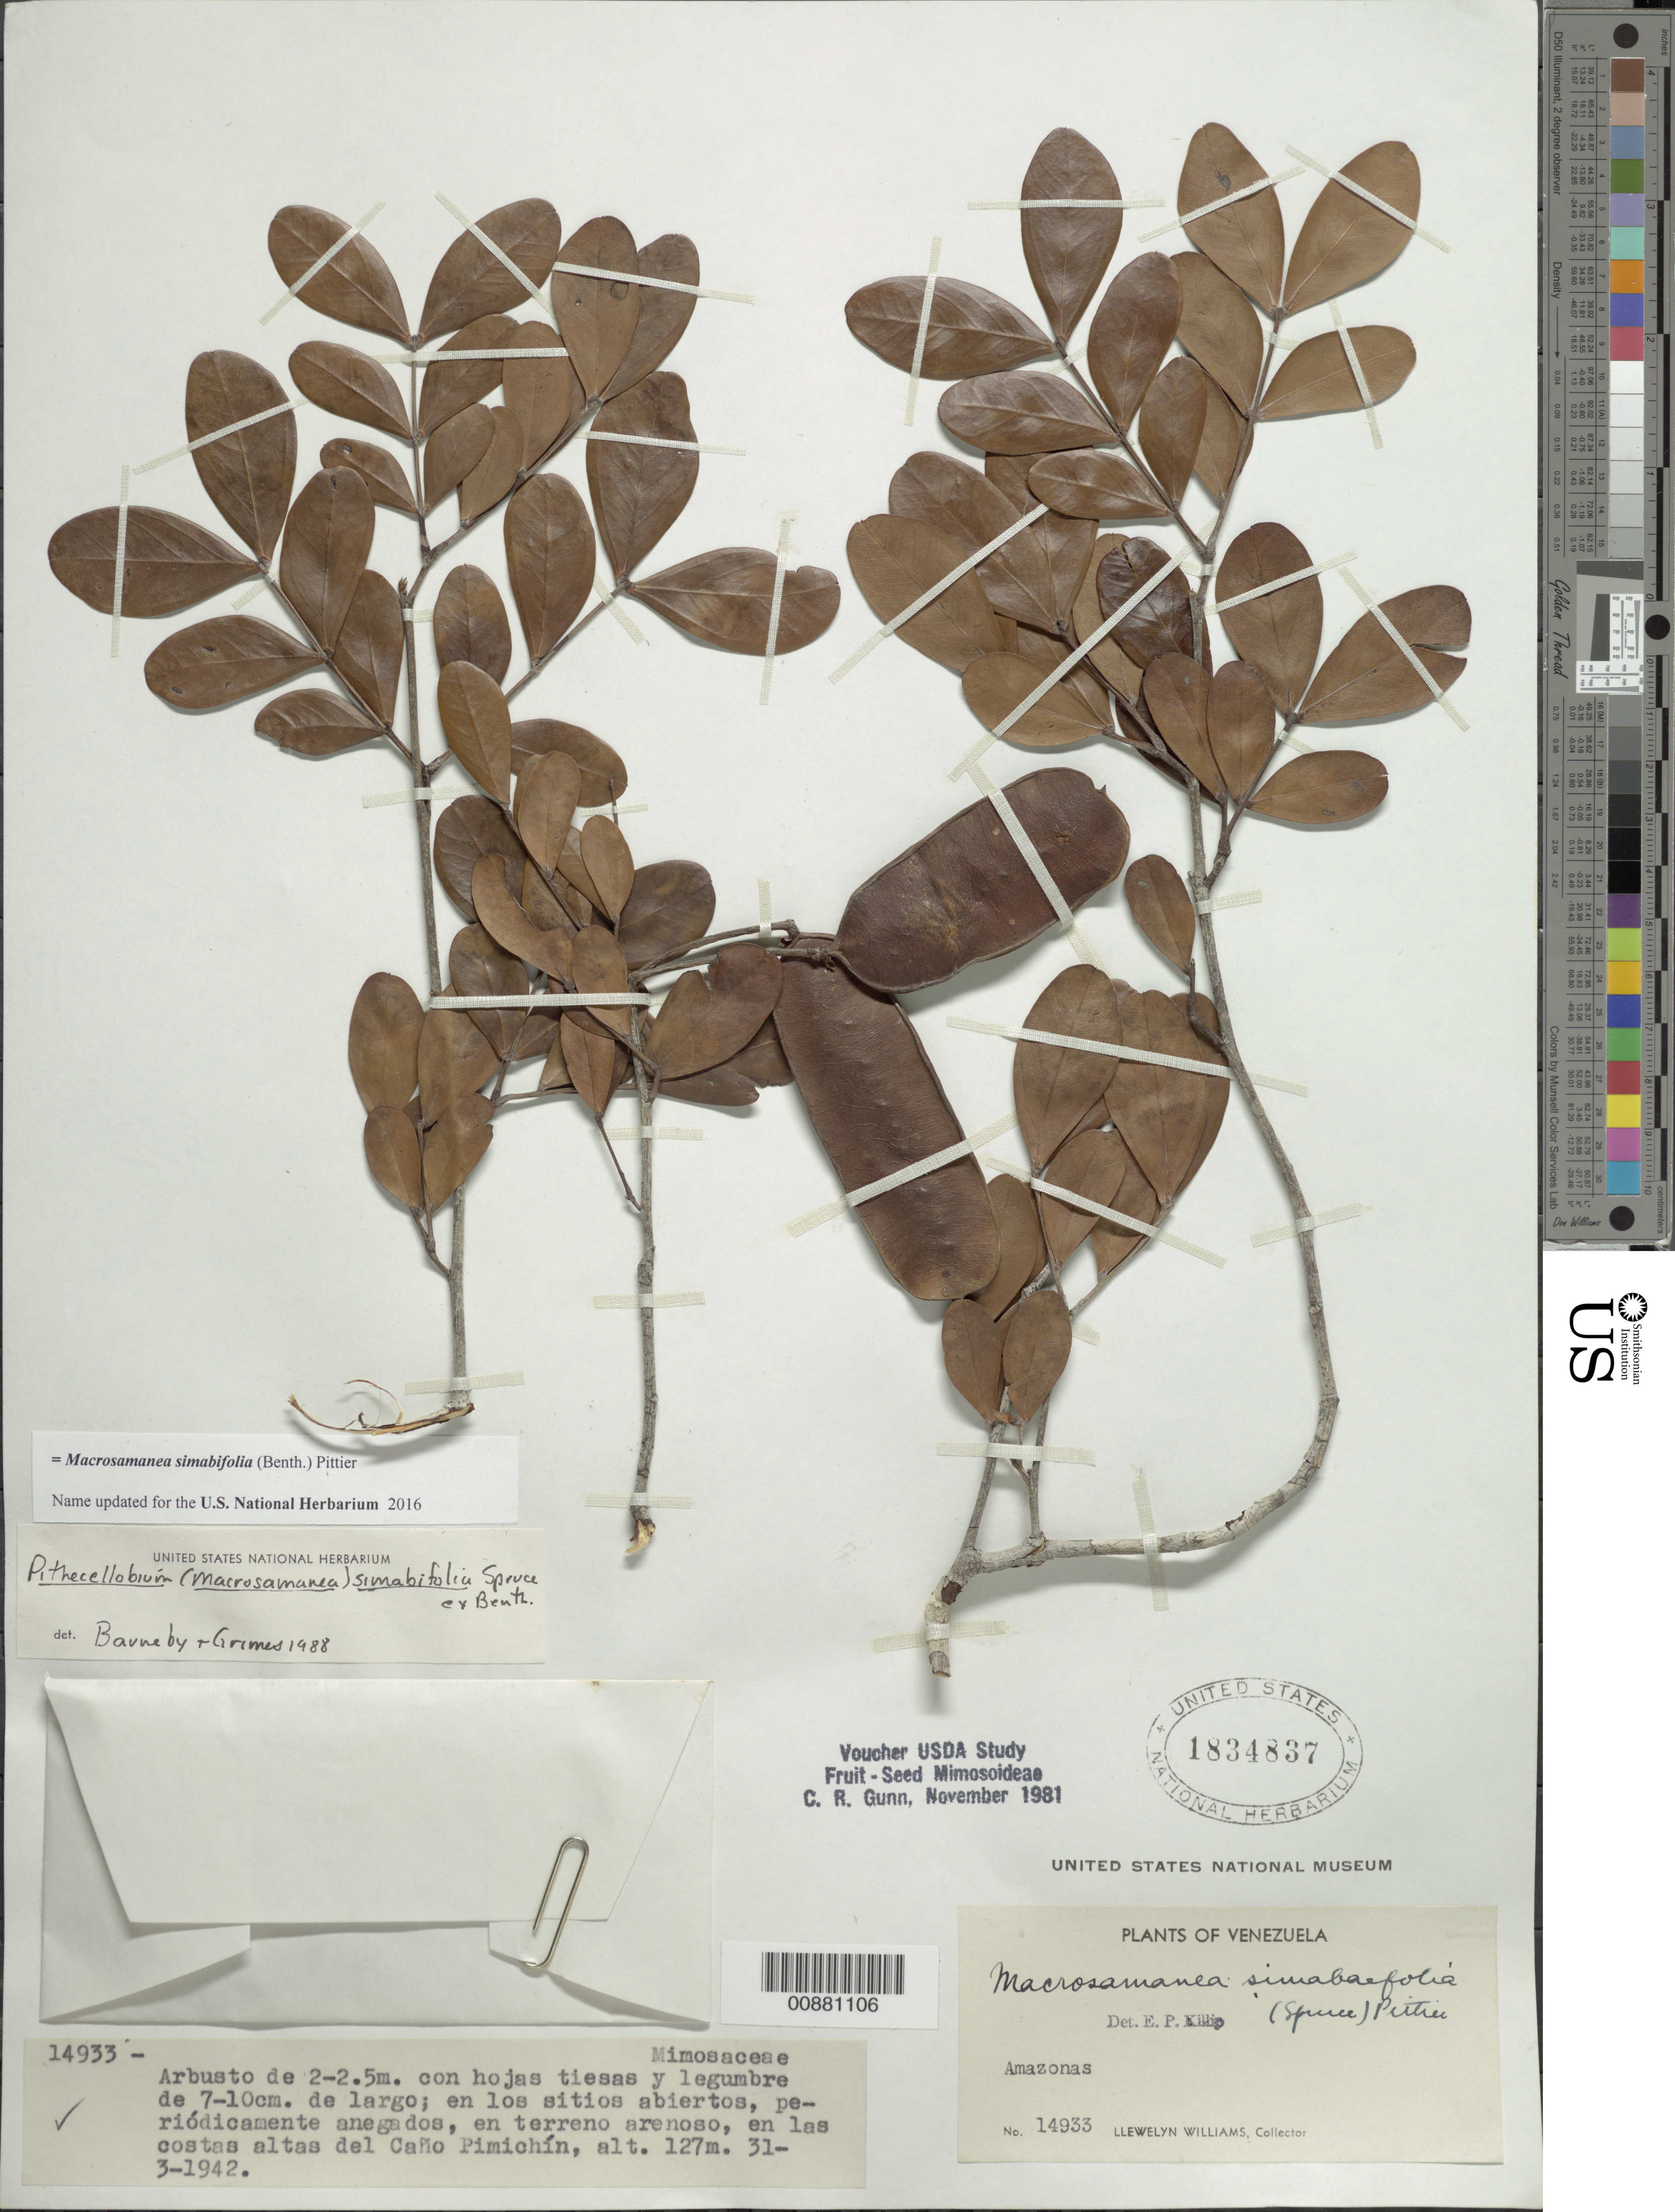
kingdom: Plantae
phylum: Tracheophyta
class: Magnoliopsida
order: Fabales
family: Fabaceae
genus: Macrosamanea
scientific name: Macrosamanea simabifolia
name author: (Spruce ex Benth.) Pittier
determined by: Barneby, R. C.; Grimes, J. W.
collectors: Ll. Williams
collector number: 14933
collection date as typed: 31-Mar-42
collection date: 1942-03-31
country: Venezuela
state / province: Amazonas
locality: Caño Pimichín, en las costas altas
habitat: Sitios abiertos, periodicamente anegados, en terreno arenoso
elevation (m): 127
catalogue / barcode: US 1834837